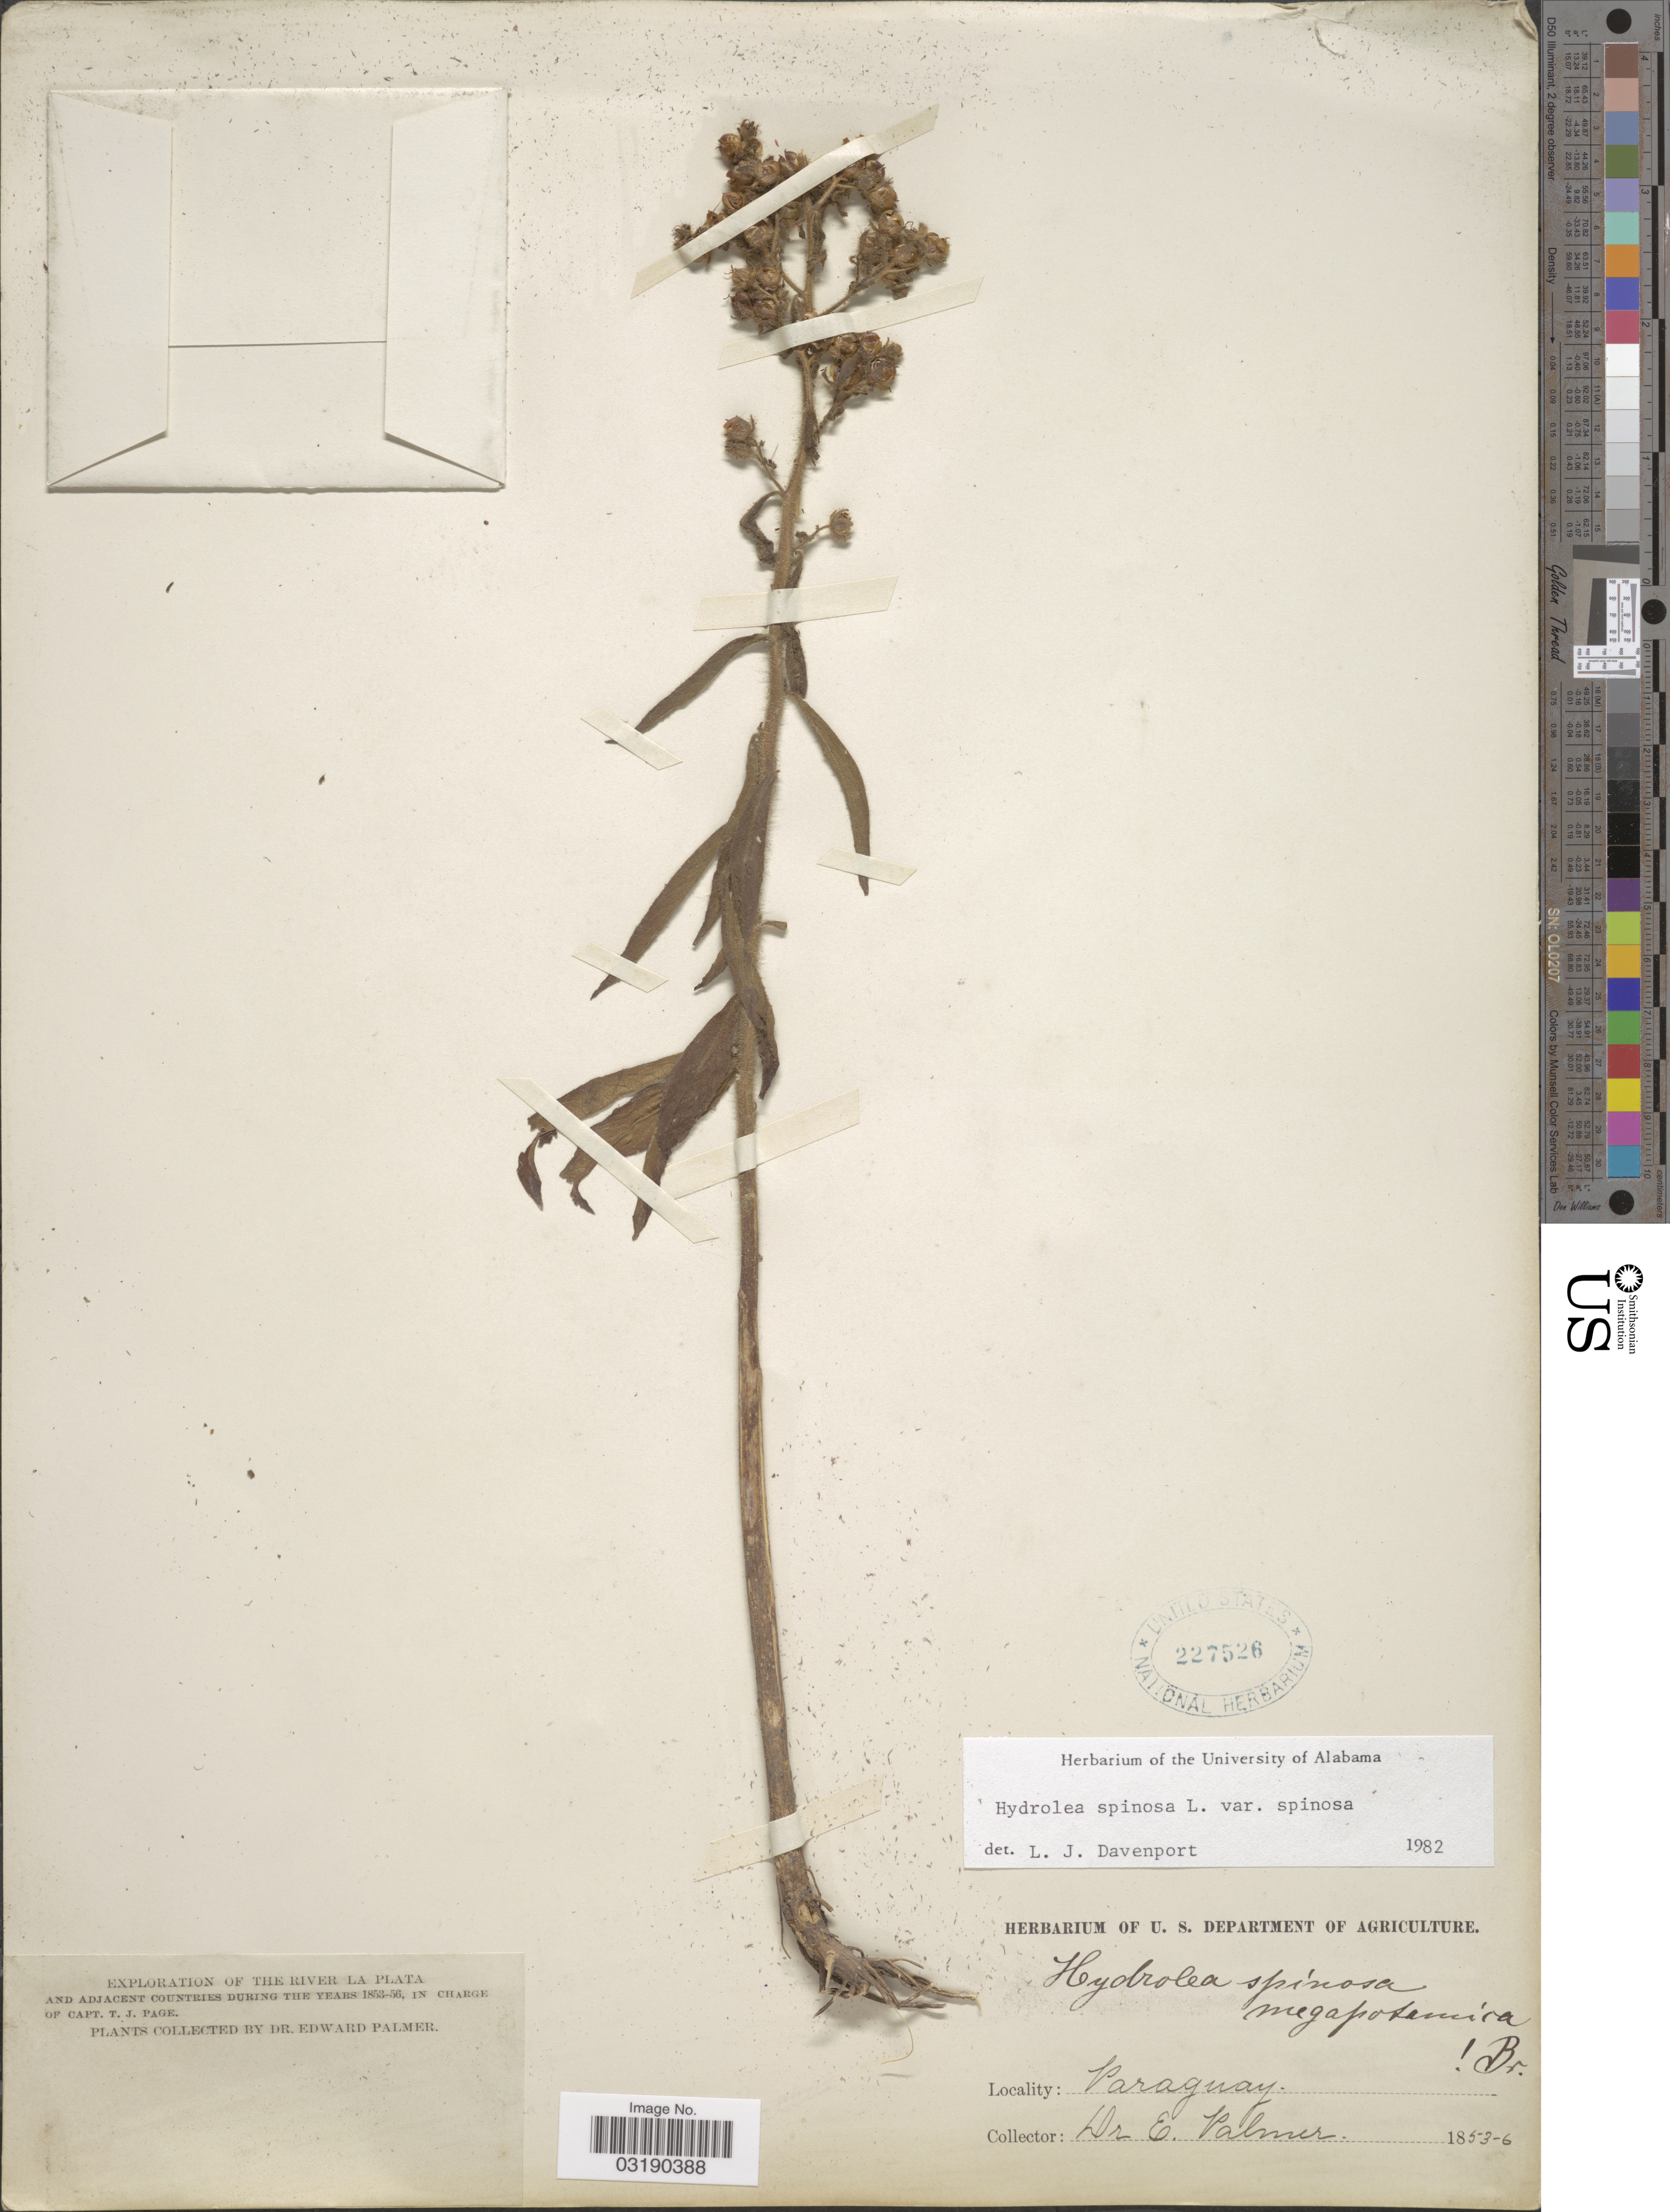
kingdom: Plantae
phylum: Tracheophyta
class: Magnoliopsida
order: Solanales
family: Hydroleaceae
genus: Hydrolea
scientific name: Hydrolea spinosa var. spinosa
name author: L.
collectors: E. Palmer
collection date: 1853/1856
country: Paraguay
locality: River la Plata.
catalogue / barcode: US 227526